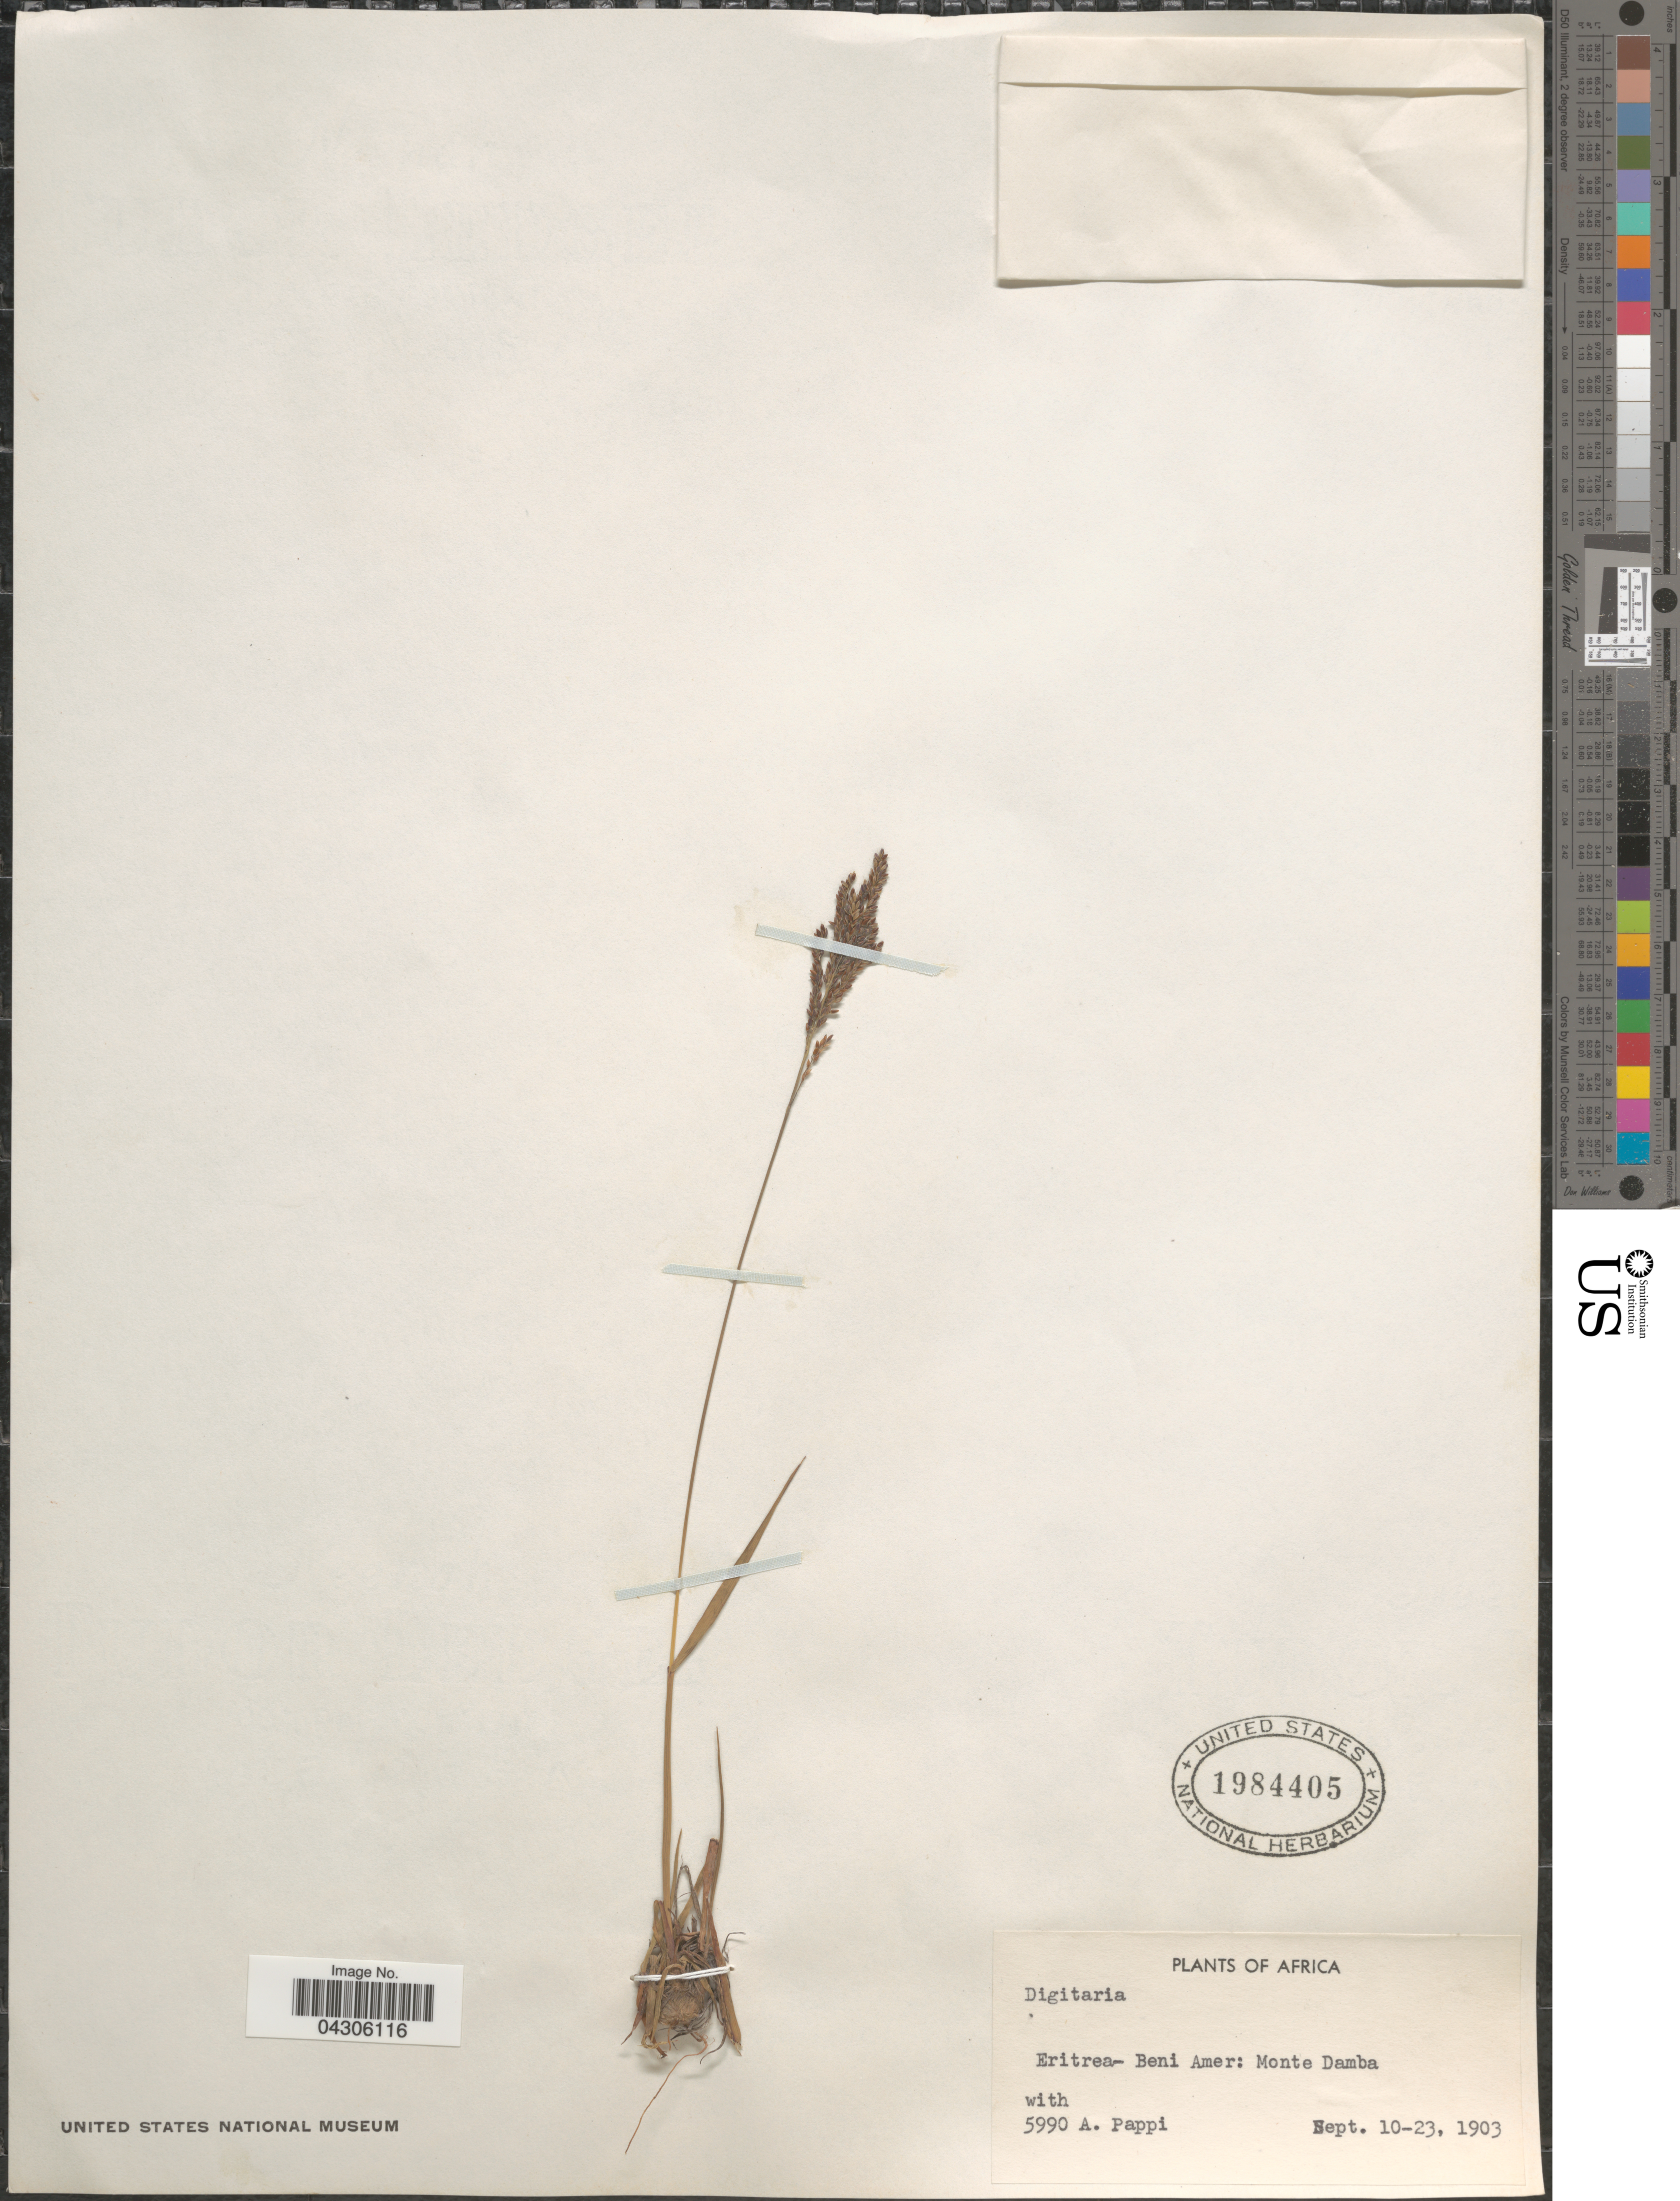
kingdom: Plantae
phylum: Tracheophyta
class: Liliopsida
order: Poales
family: Poaceae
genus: Digitaria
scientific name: Digitaria sp.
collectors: A. Pappi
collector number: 5990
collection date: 1903-09-10/1903-09-23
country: Eritrea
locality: Beni Amer: Monte Damba.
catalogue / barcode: US 1984405